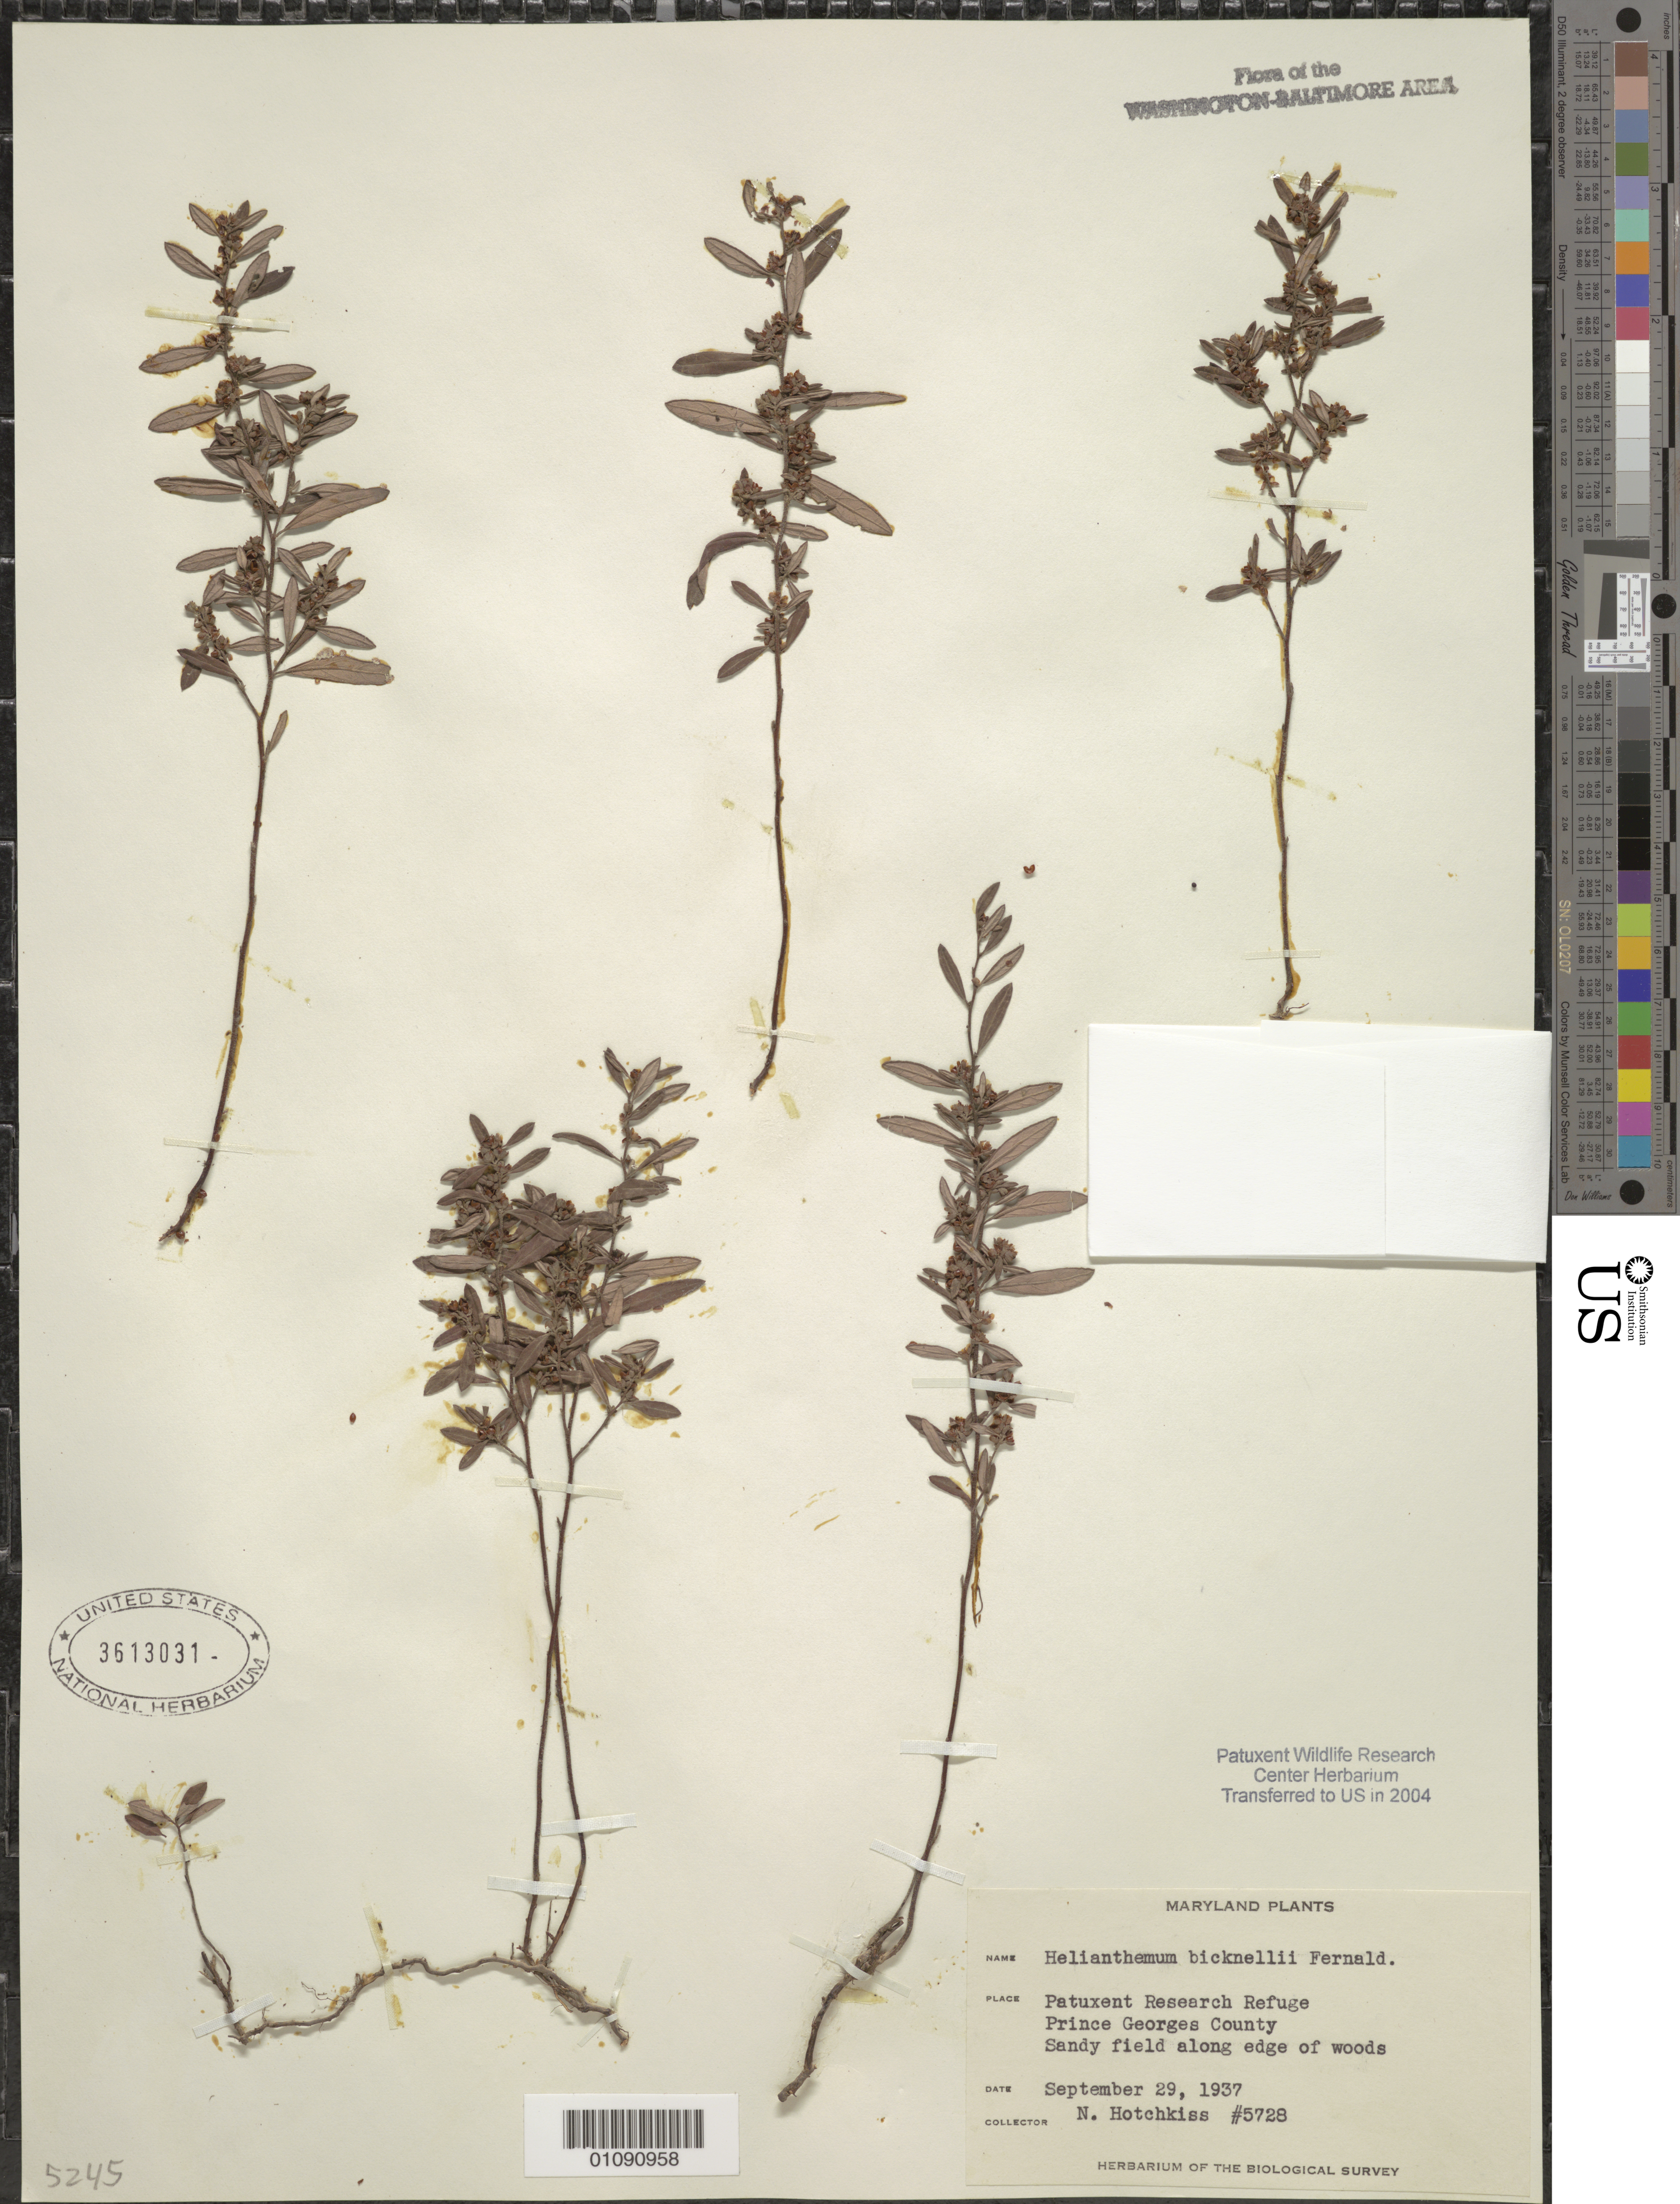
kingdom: Plantae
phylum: Tracheophyta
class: Magnoliopsida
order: Malvales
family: Cistaceae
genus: Crocanthemum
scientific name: Crocanthemum bicknellii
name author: (Fernald) Janch.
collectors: N. Hotchkiss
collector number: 5728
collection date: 1937-09-29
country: United States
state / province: Maryland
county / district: Prince George's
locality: Patuxent Wildlife Refuge.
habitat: Sandy field along edge of woods.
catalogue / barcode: US 3613031